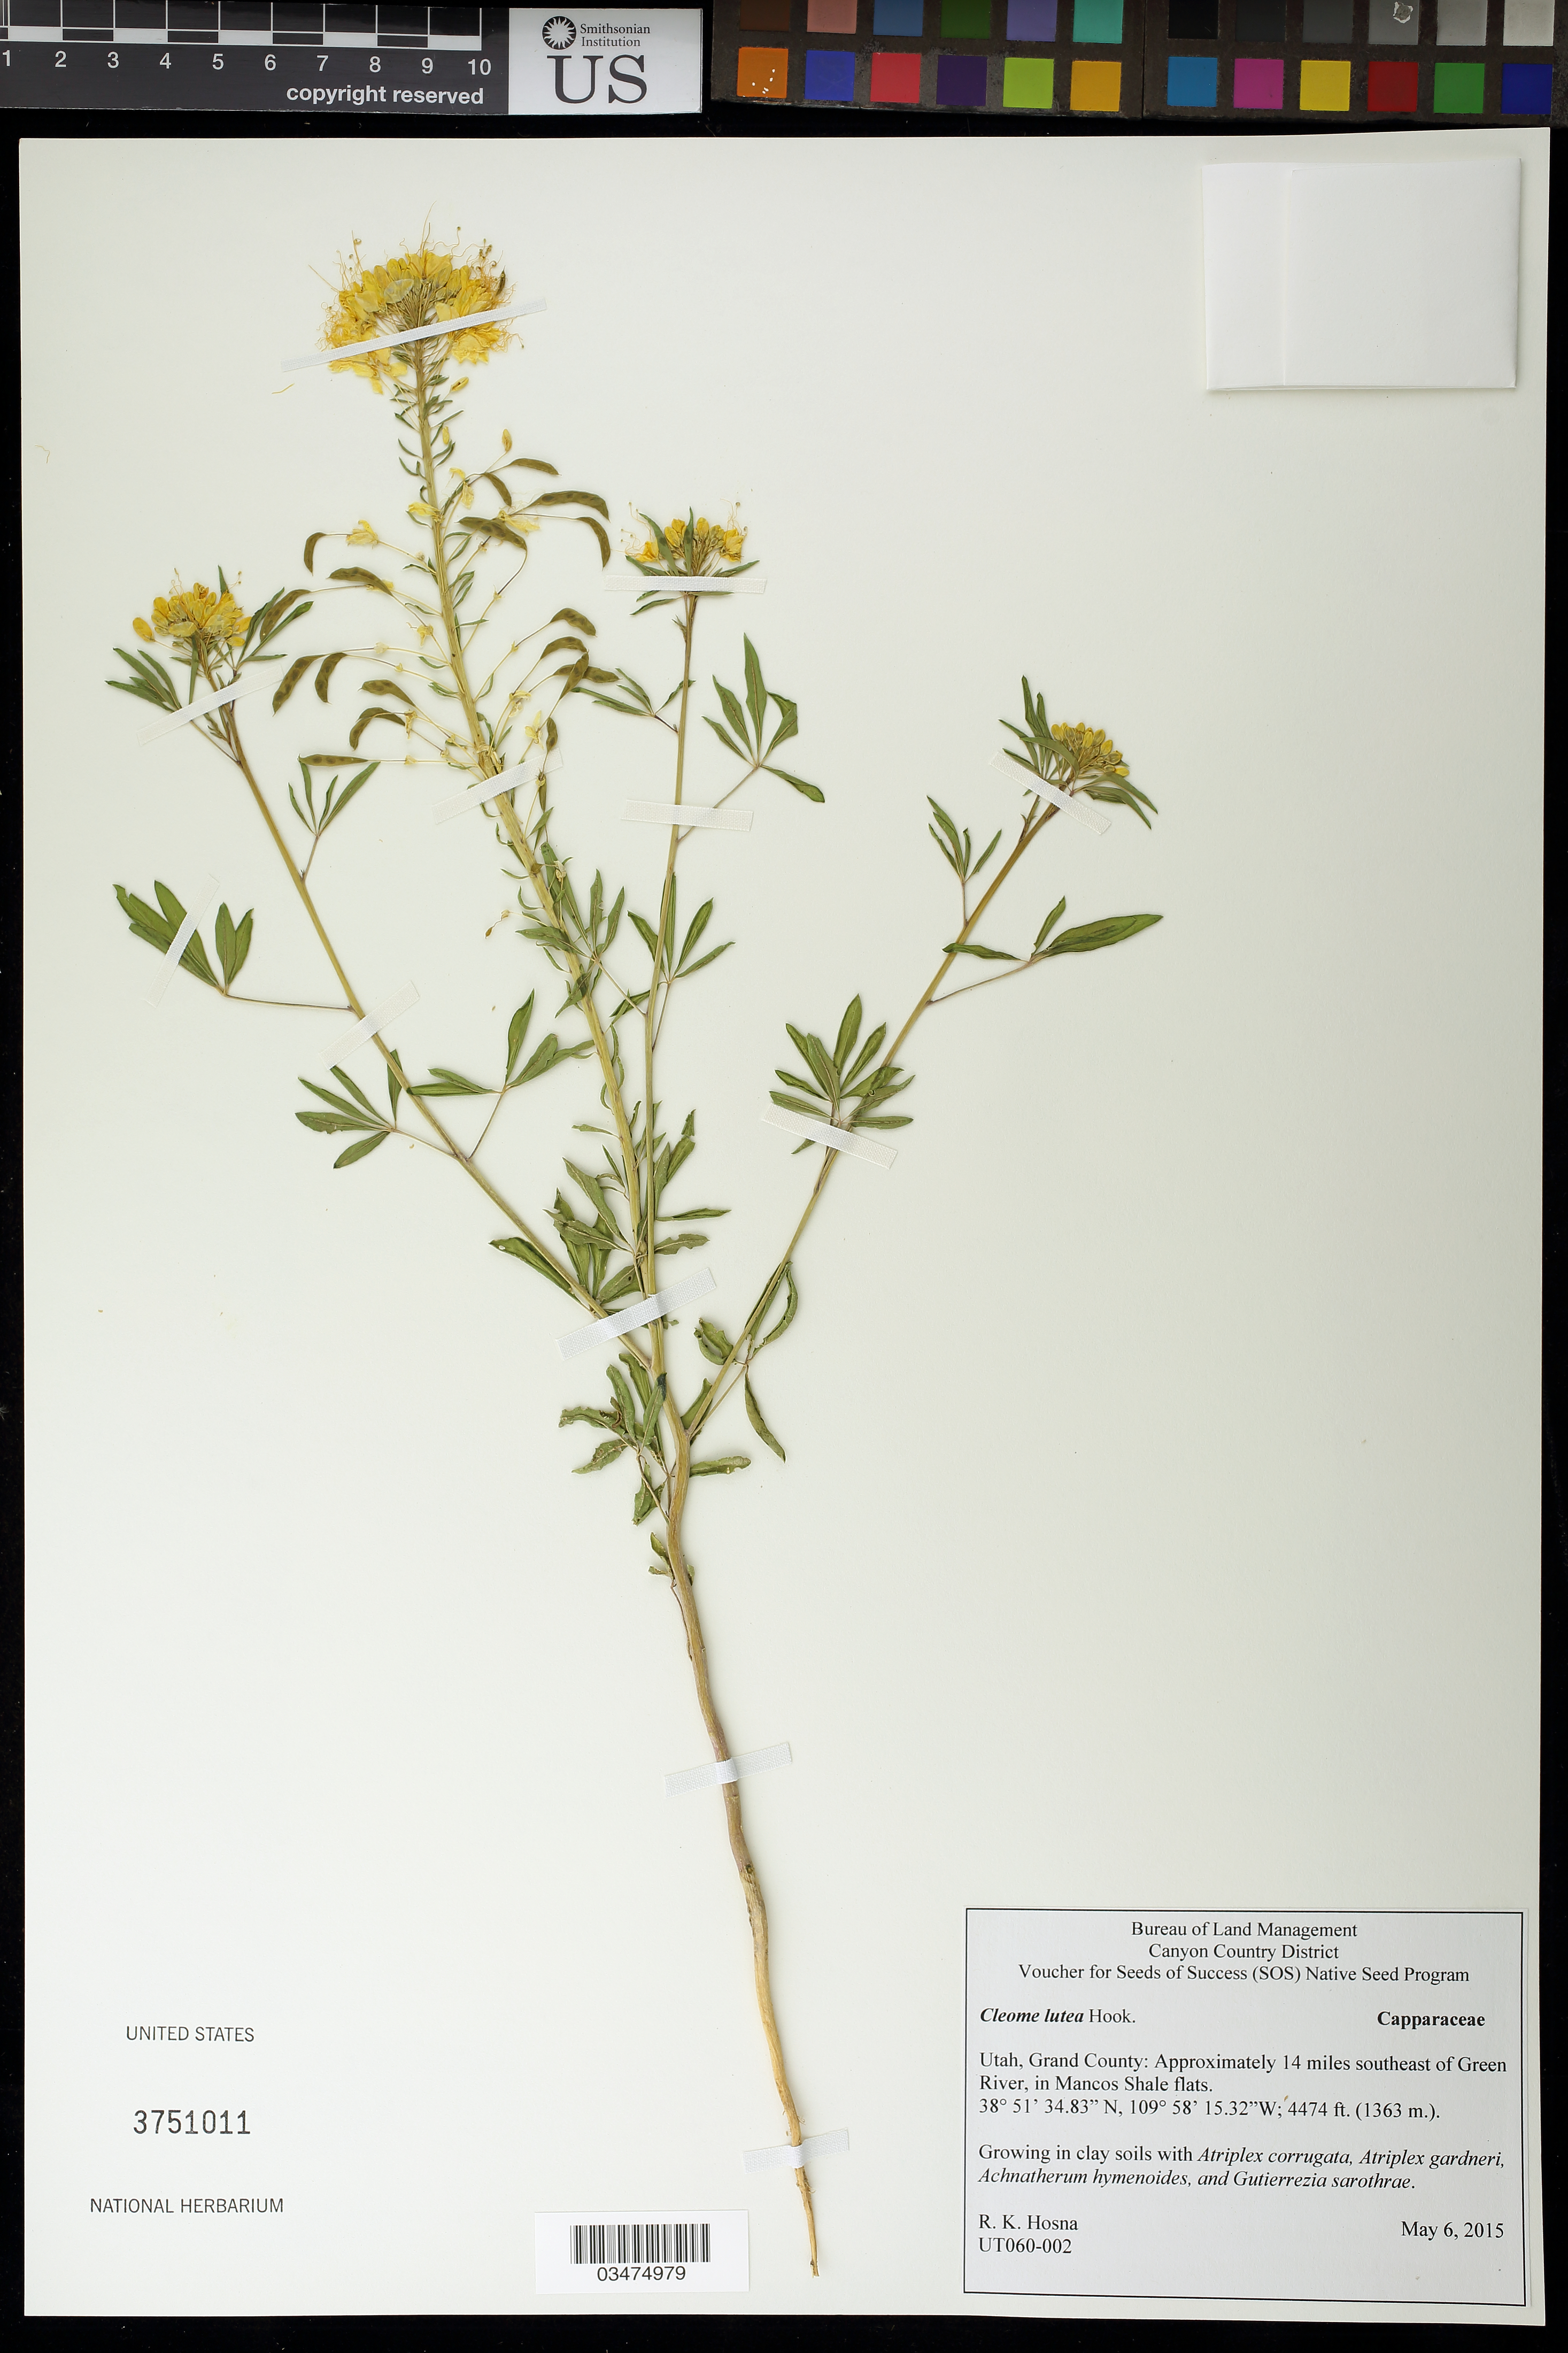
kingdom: Plantae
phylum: Tracheophyta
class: Magnoliopsida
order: Brassicales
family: Cleomaceae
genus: Cleomella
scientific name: Cleomella lutea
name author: (Hook.) Roalson & J.C. Hall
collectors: R. Hosna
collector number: UT060-002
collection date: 2015-05-06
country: United States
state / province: Utah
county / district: Grand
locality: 14 mi. SE of Green River, in Mancos Shale flats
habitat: Clay soils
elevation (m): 1364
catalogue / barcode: US 3751011